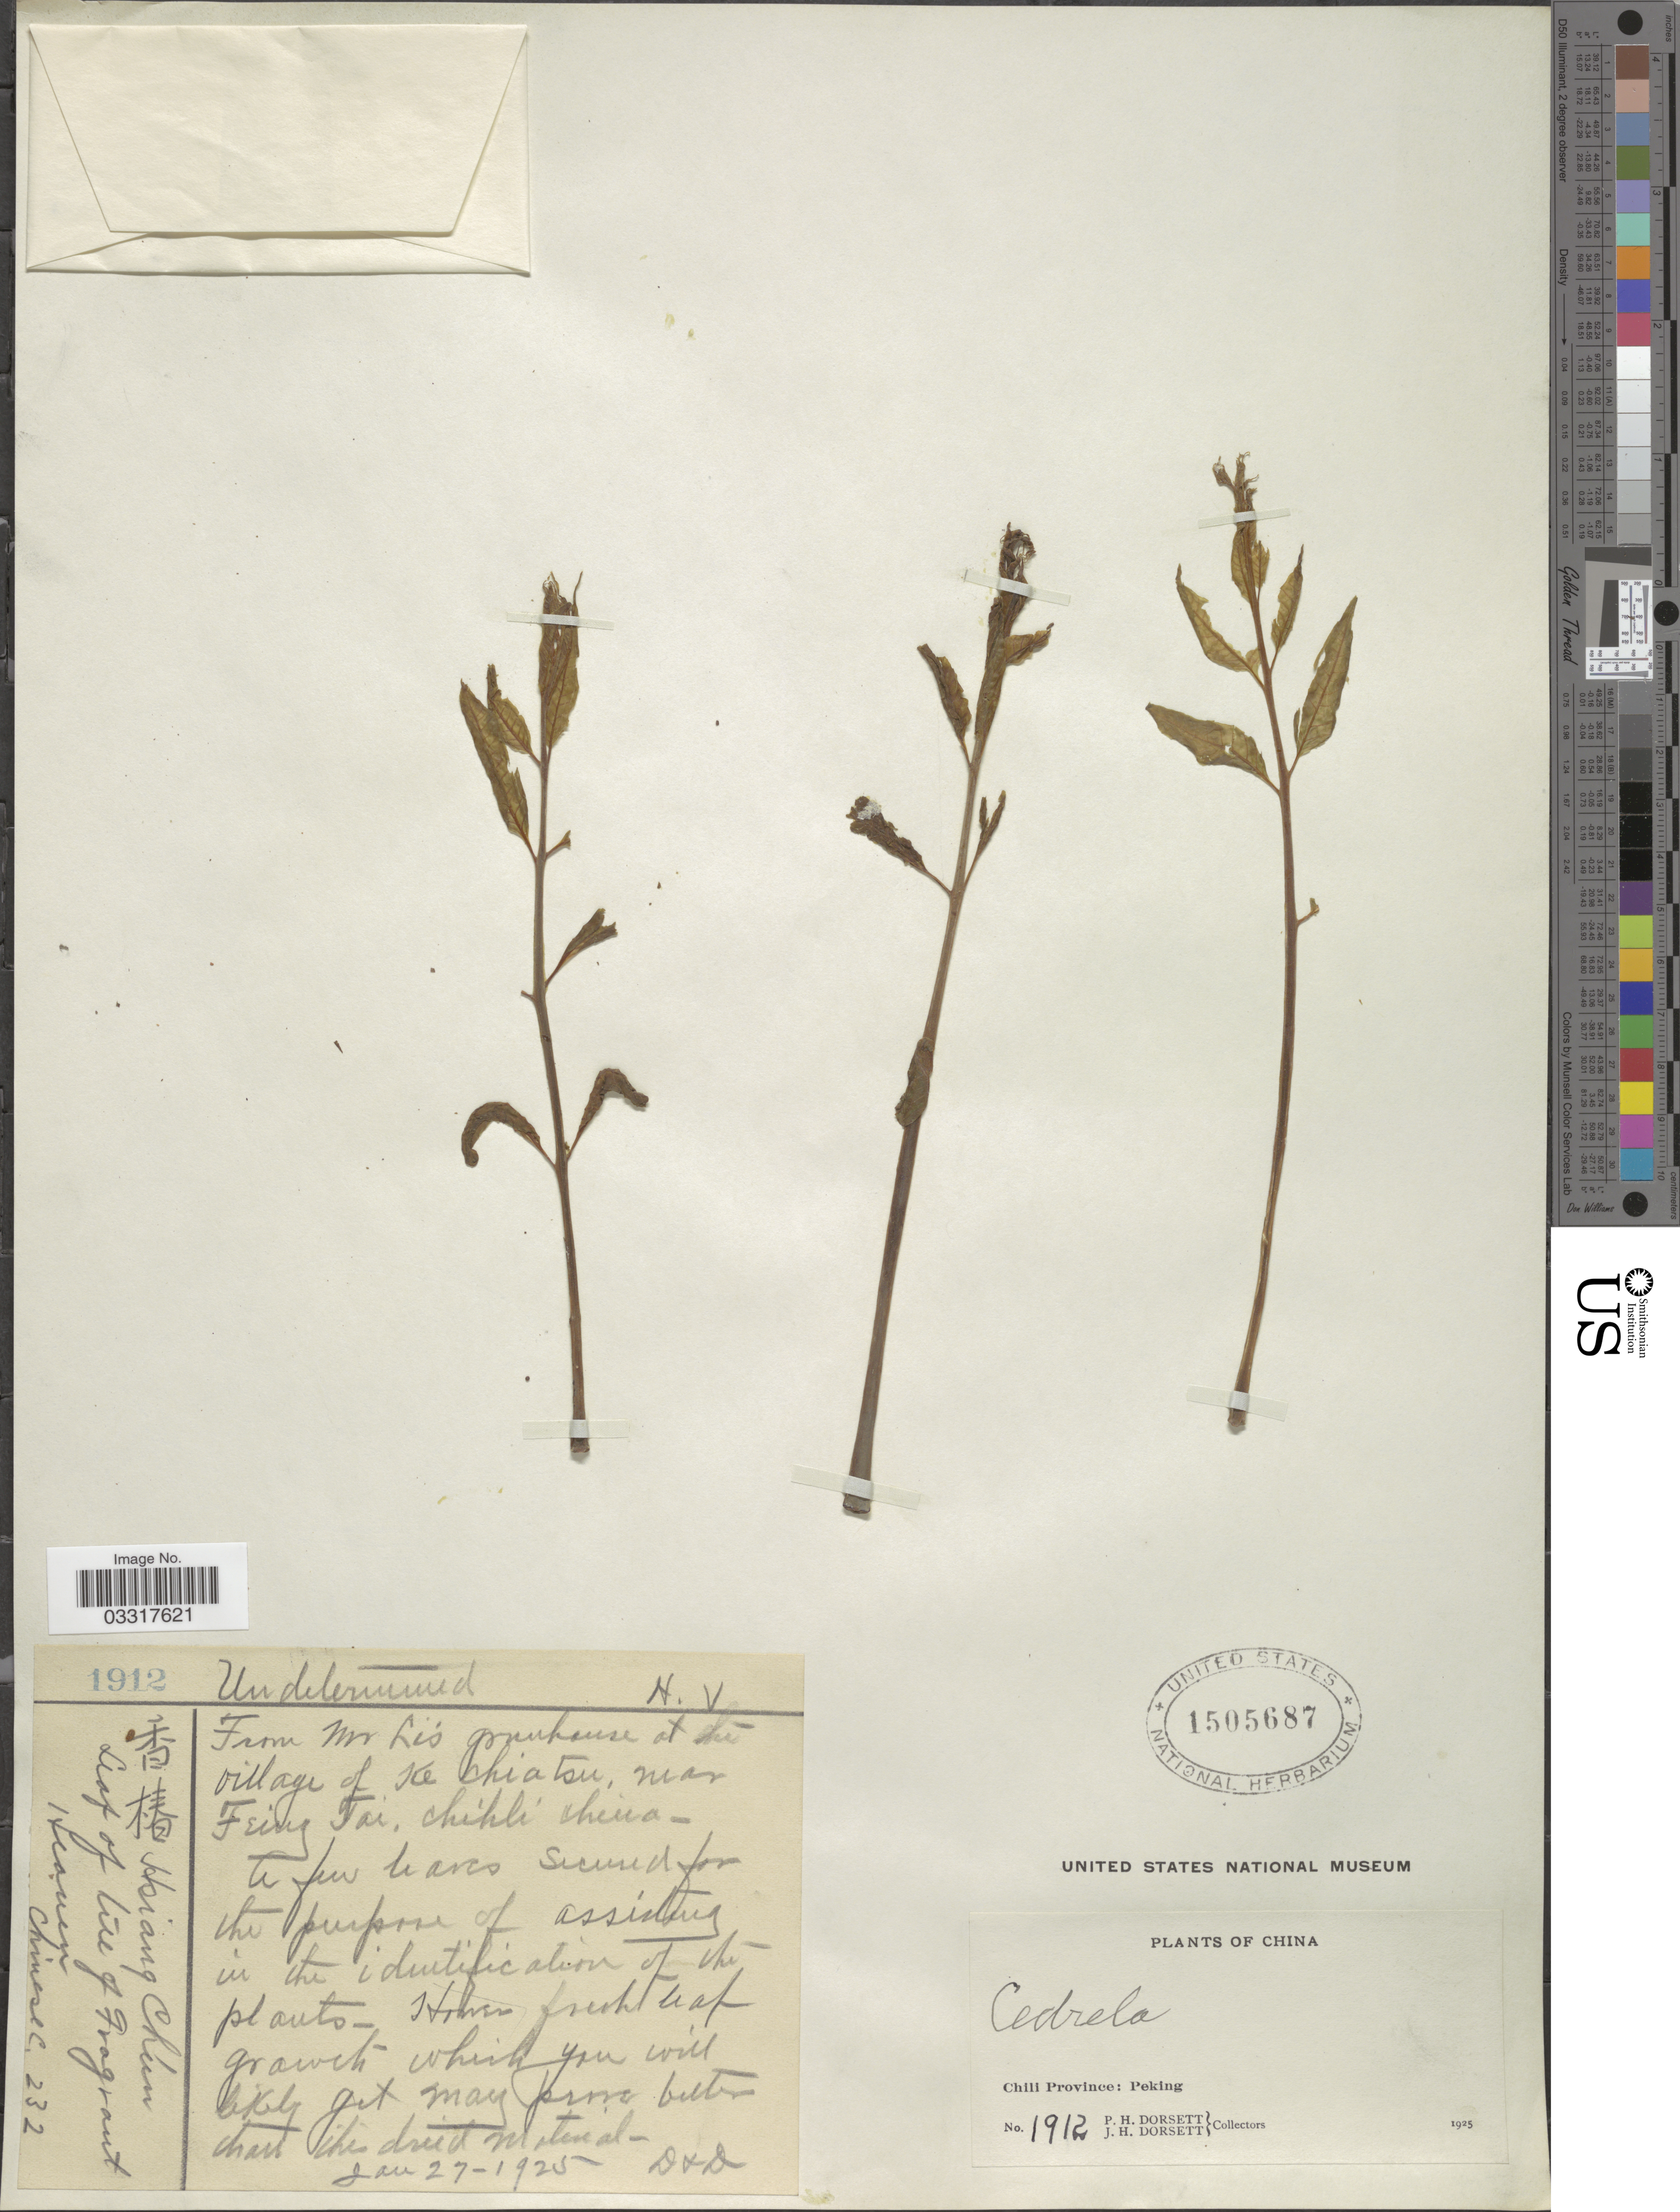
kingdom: Plantae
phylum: Tracheophyta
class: Magnoliopsida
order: Sapindales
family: Meliaceae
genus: Toona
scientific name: Toona sp.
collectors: P. H. Dorsett & J. Dorsett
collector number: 1912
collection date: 1925-01-27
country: China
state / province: Beijing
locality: Chili Province: Peking.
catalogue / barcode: US 1505687